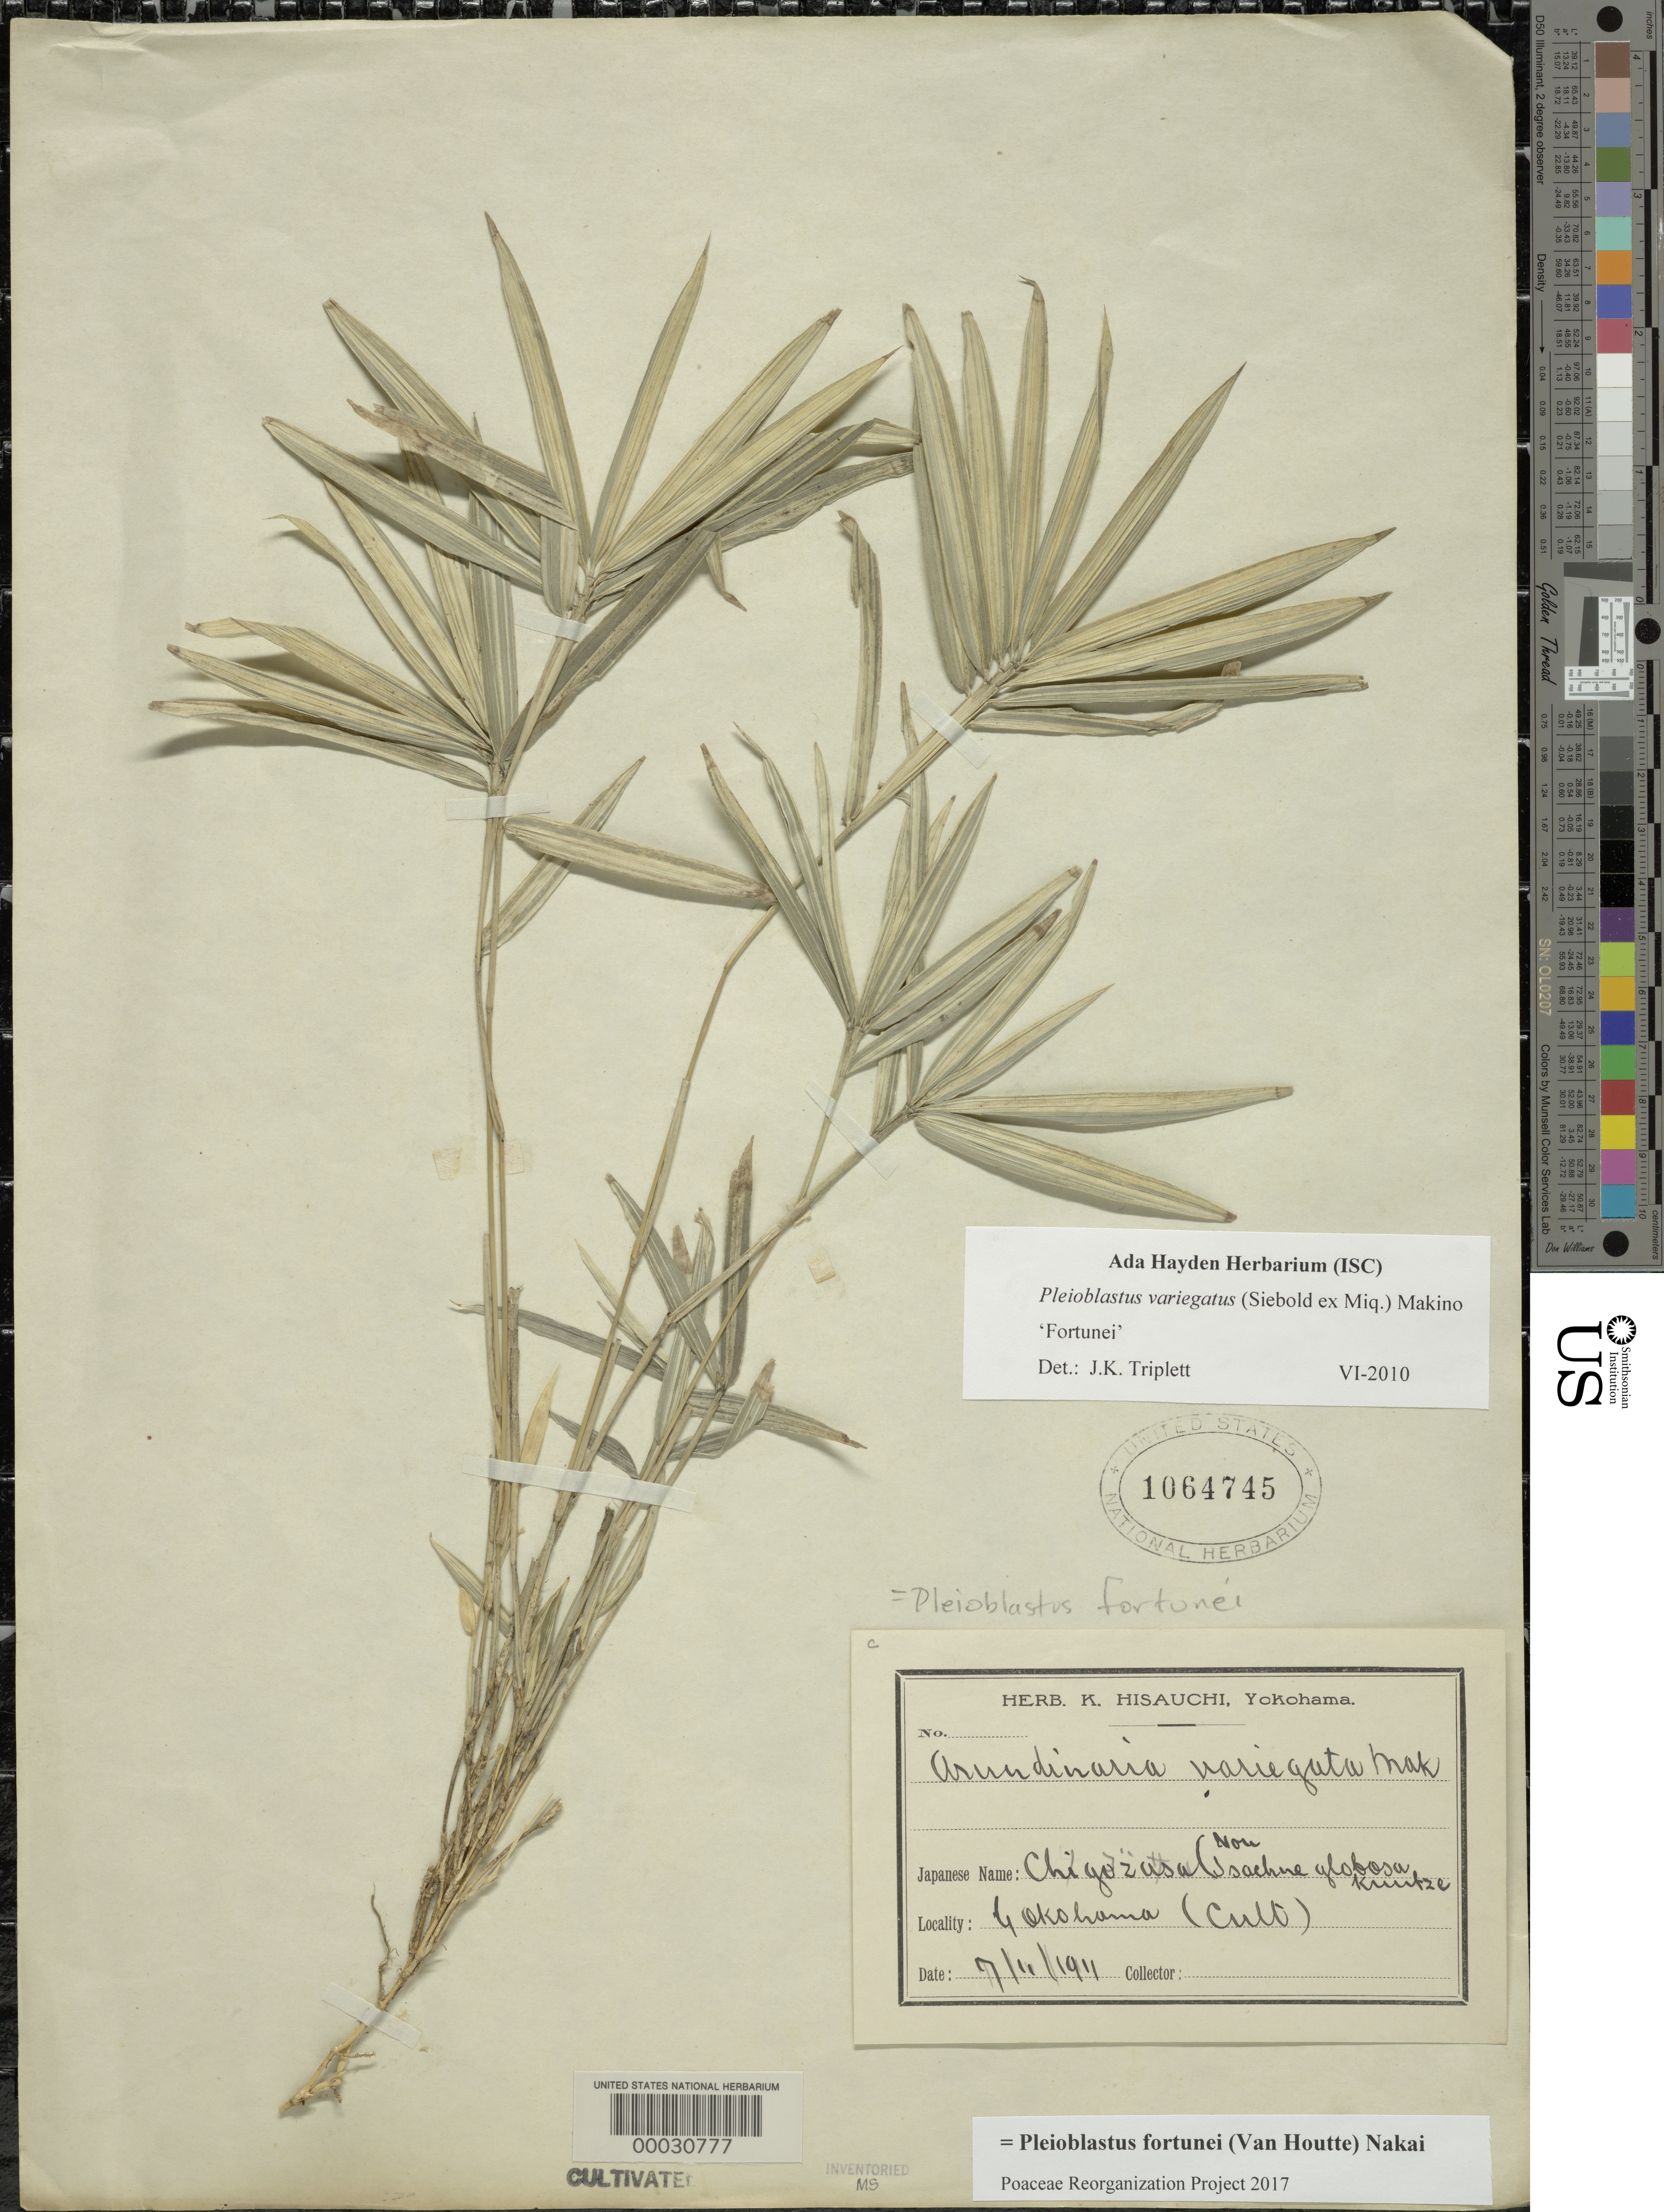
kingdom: Plantae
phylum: Tracheophyta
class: Liliopsida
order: Poales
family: Poaceae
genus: Pleioblastus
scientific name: Pleioblastus fortunei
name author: (Van Houtte) Nakai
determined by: Poaceae Reorganization Project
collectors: K. Hisauchi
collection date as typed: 11 Jul 1911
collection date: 1911-07-11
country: Japan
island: Honshu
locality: Yokohama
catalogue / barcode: US 1064745